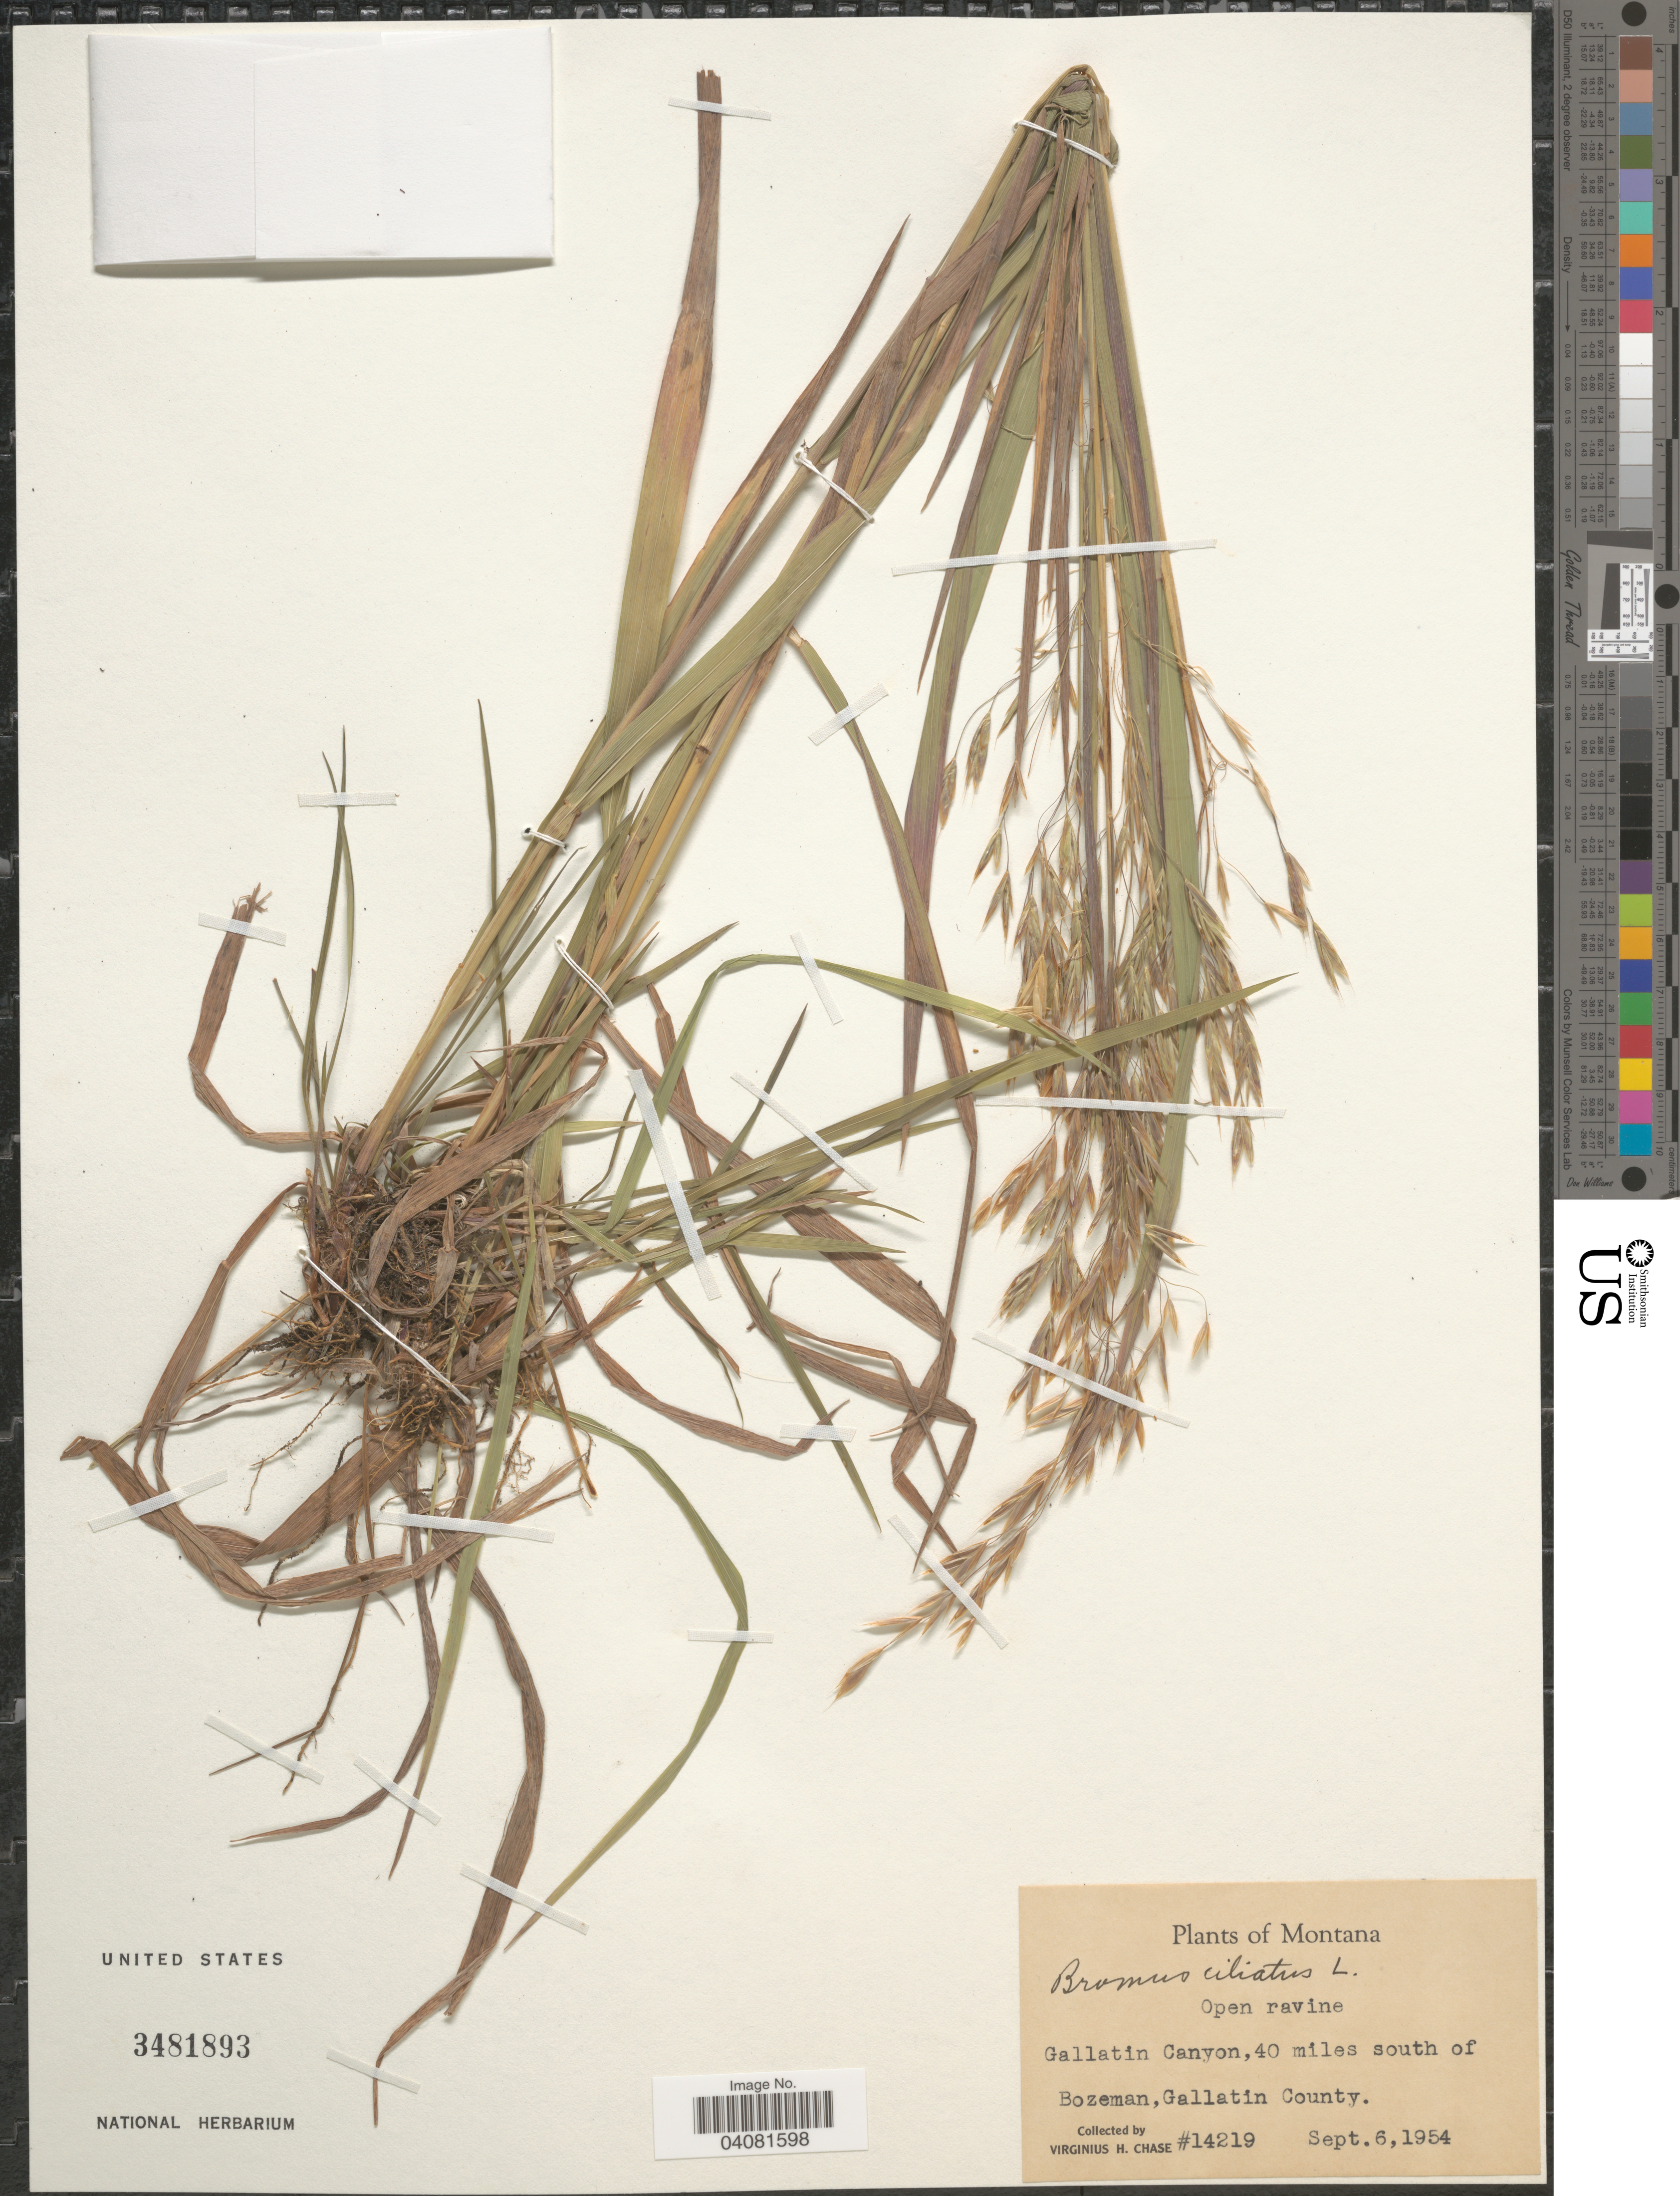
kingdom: Plantae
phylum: Tracheophyta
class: Liliopsida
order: Poales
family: Poaceae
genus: Bromus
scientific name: Bromus ciliatus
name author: L.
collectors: V. H. Chase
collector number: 14219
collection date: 1954-09-06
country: United States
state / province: Montana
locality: Gallatin Canyon,40 miles south of Bozeman,Gallatin County.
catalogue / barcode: US 3481893